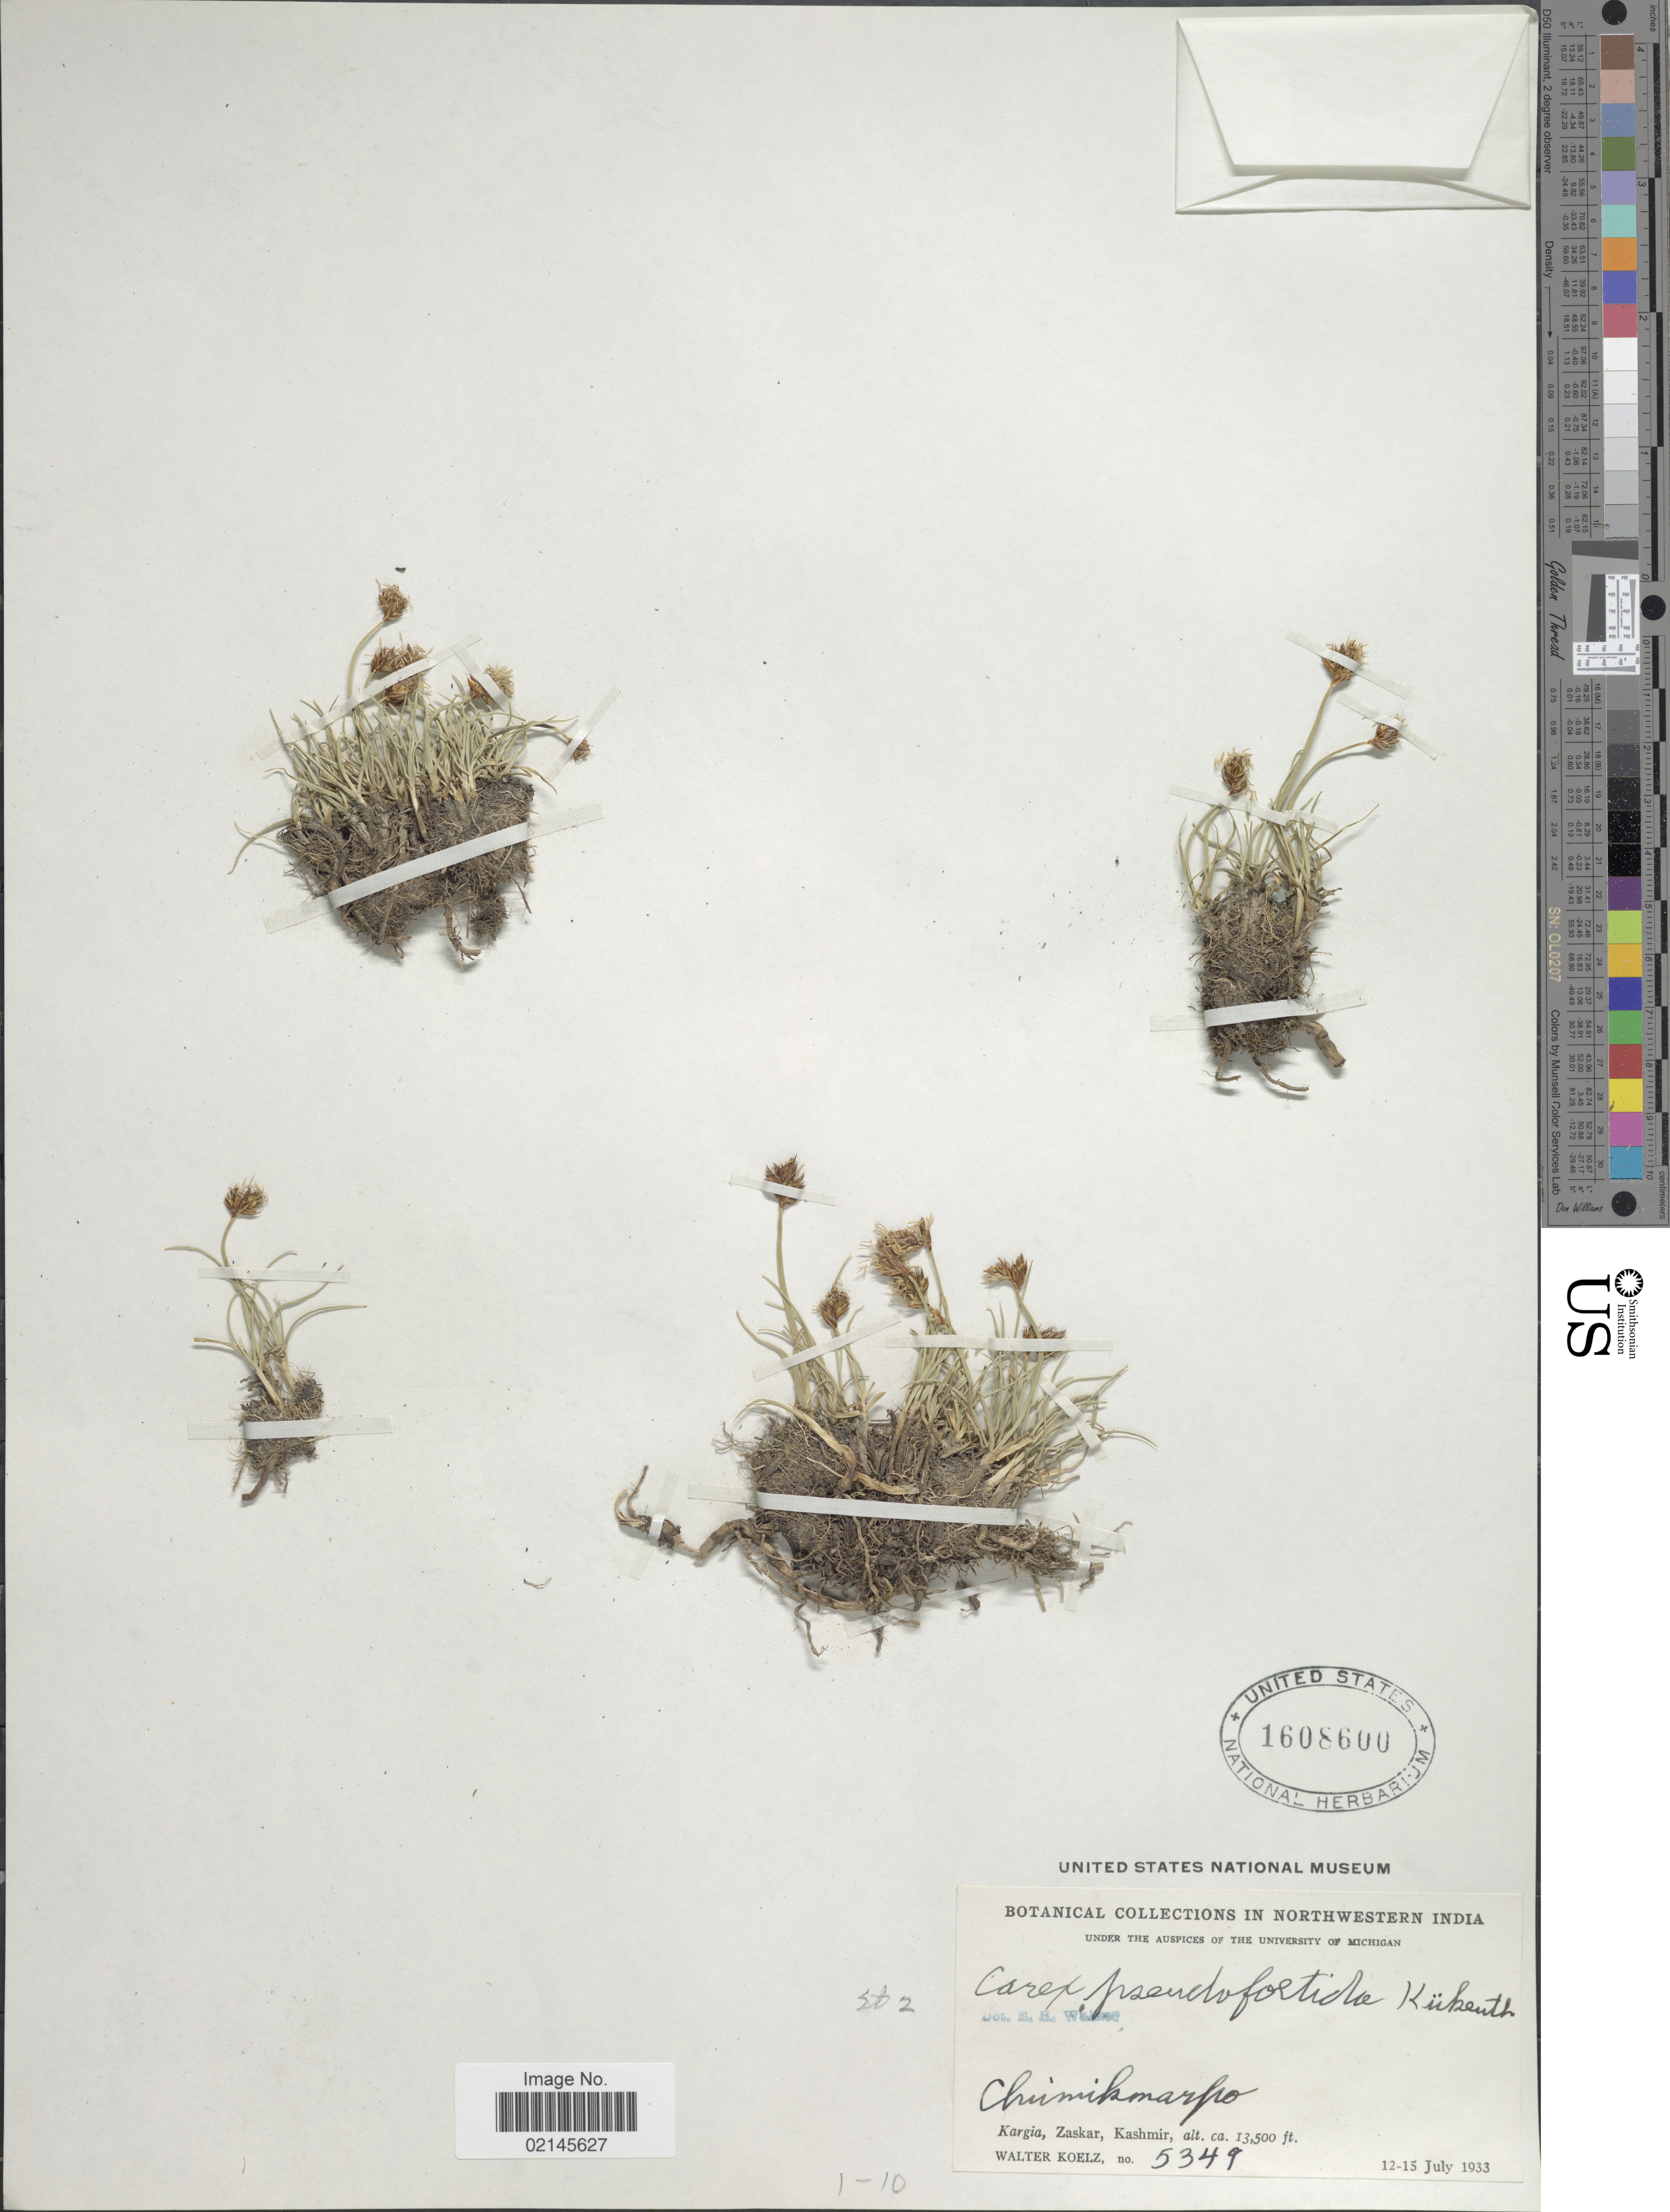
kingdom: Plantae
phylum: Tracheophyta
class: Liliopsida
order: Poales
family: Cyperaceae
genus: Carex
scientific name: Carex pseudofoetida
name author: Kük.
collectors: W. N. Koelz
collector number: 5349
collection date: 1933-07-12/1933-07-15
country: India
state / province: Jammu and Kashmir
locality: Northwestern India, Kargia, Zaskar, Kashmir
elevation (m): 4115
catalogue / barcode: US 1608600